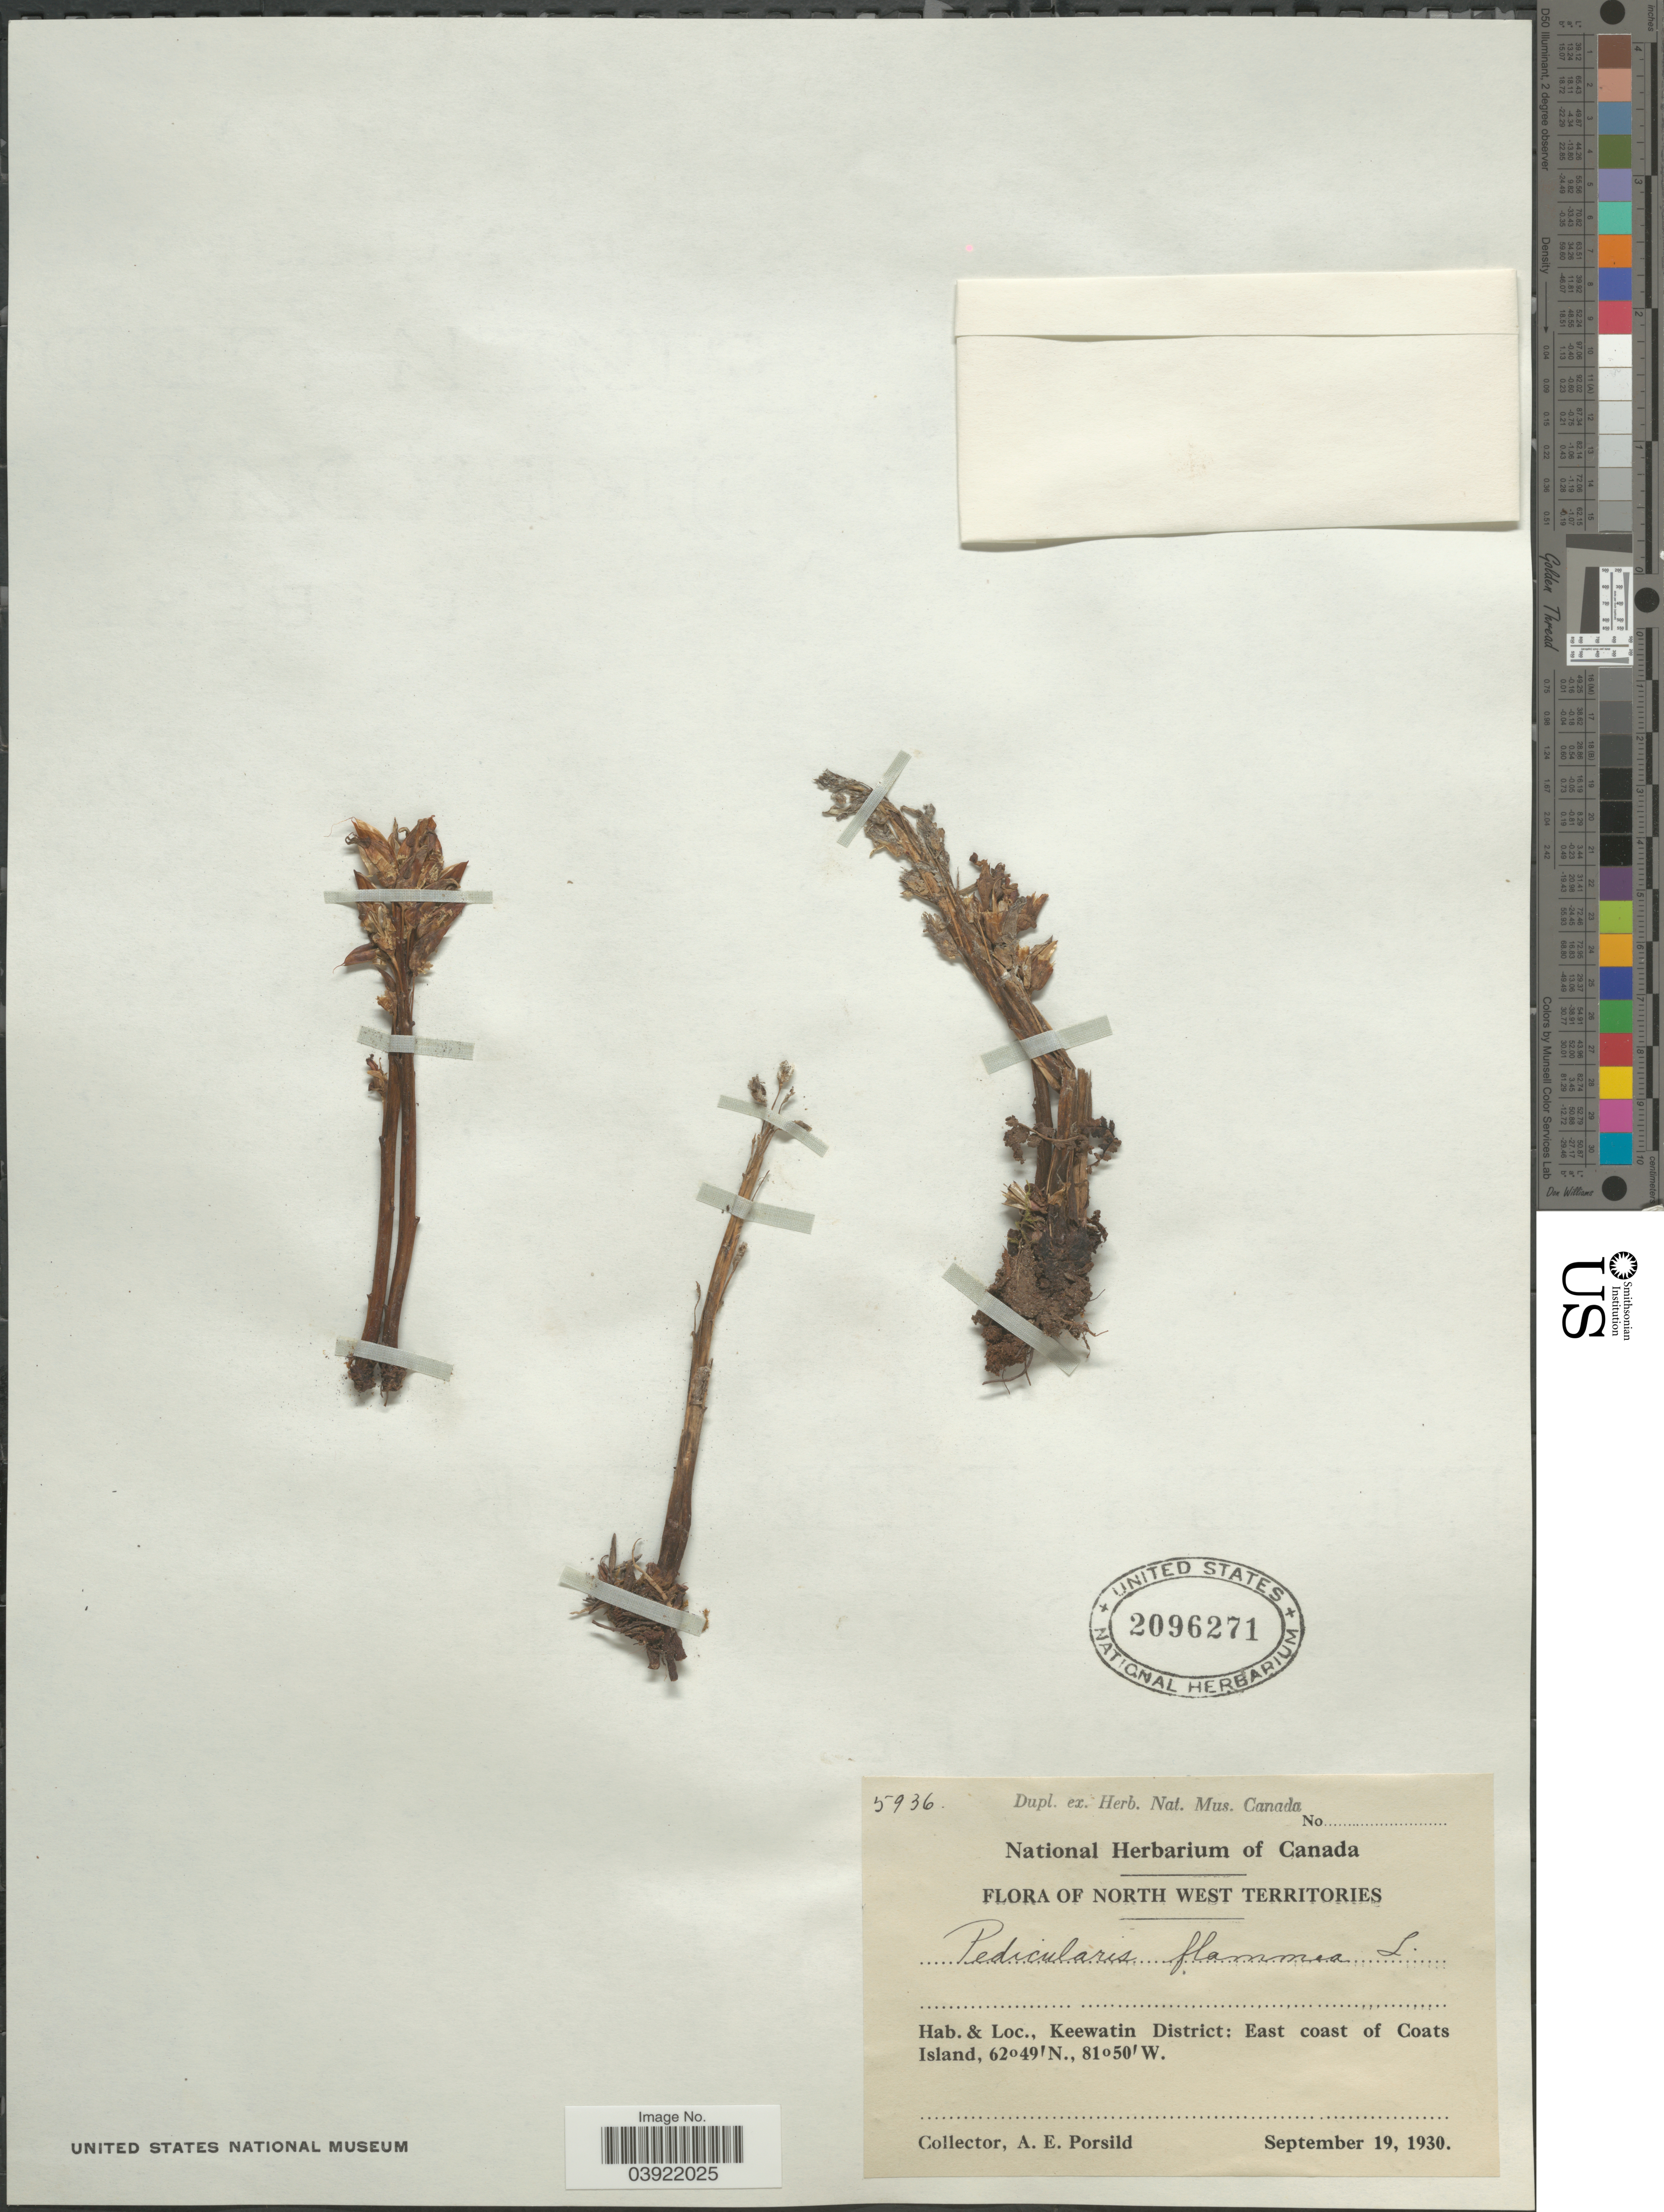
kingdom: Plantae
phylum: Tracheophyta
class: Magnoliopsida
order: Lamiales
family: Orobanchaceae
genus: Pedicularis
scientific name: Pedicularis flammea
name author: L.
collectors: A. E. Porsild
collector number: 5936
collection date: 1930-09-19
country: Canada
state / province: Northwest Territories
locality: Keewatin District: East coast of Coats Island.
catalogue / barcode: US 2096271